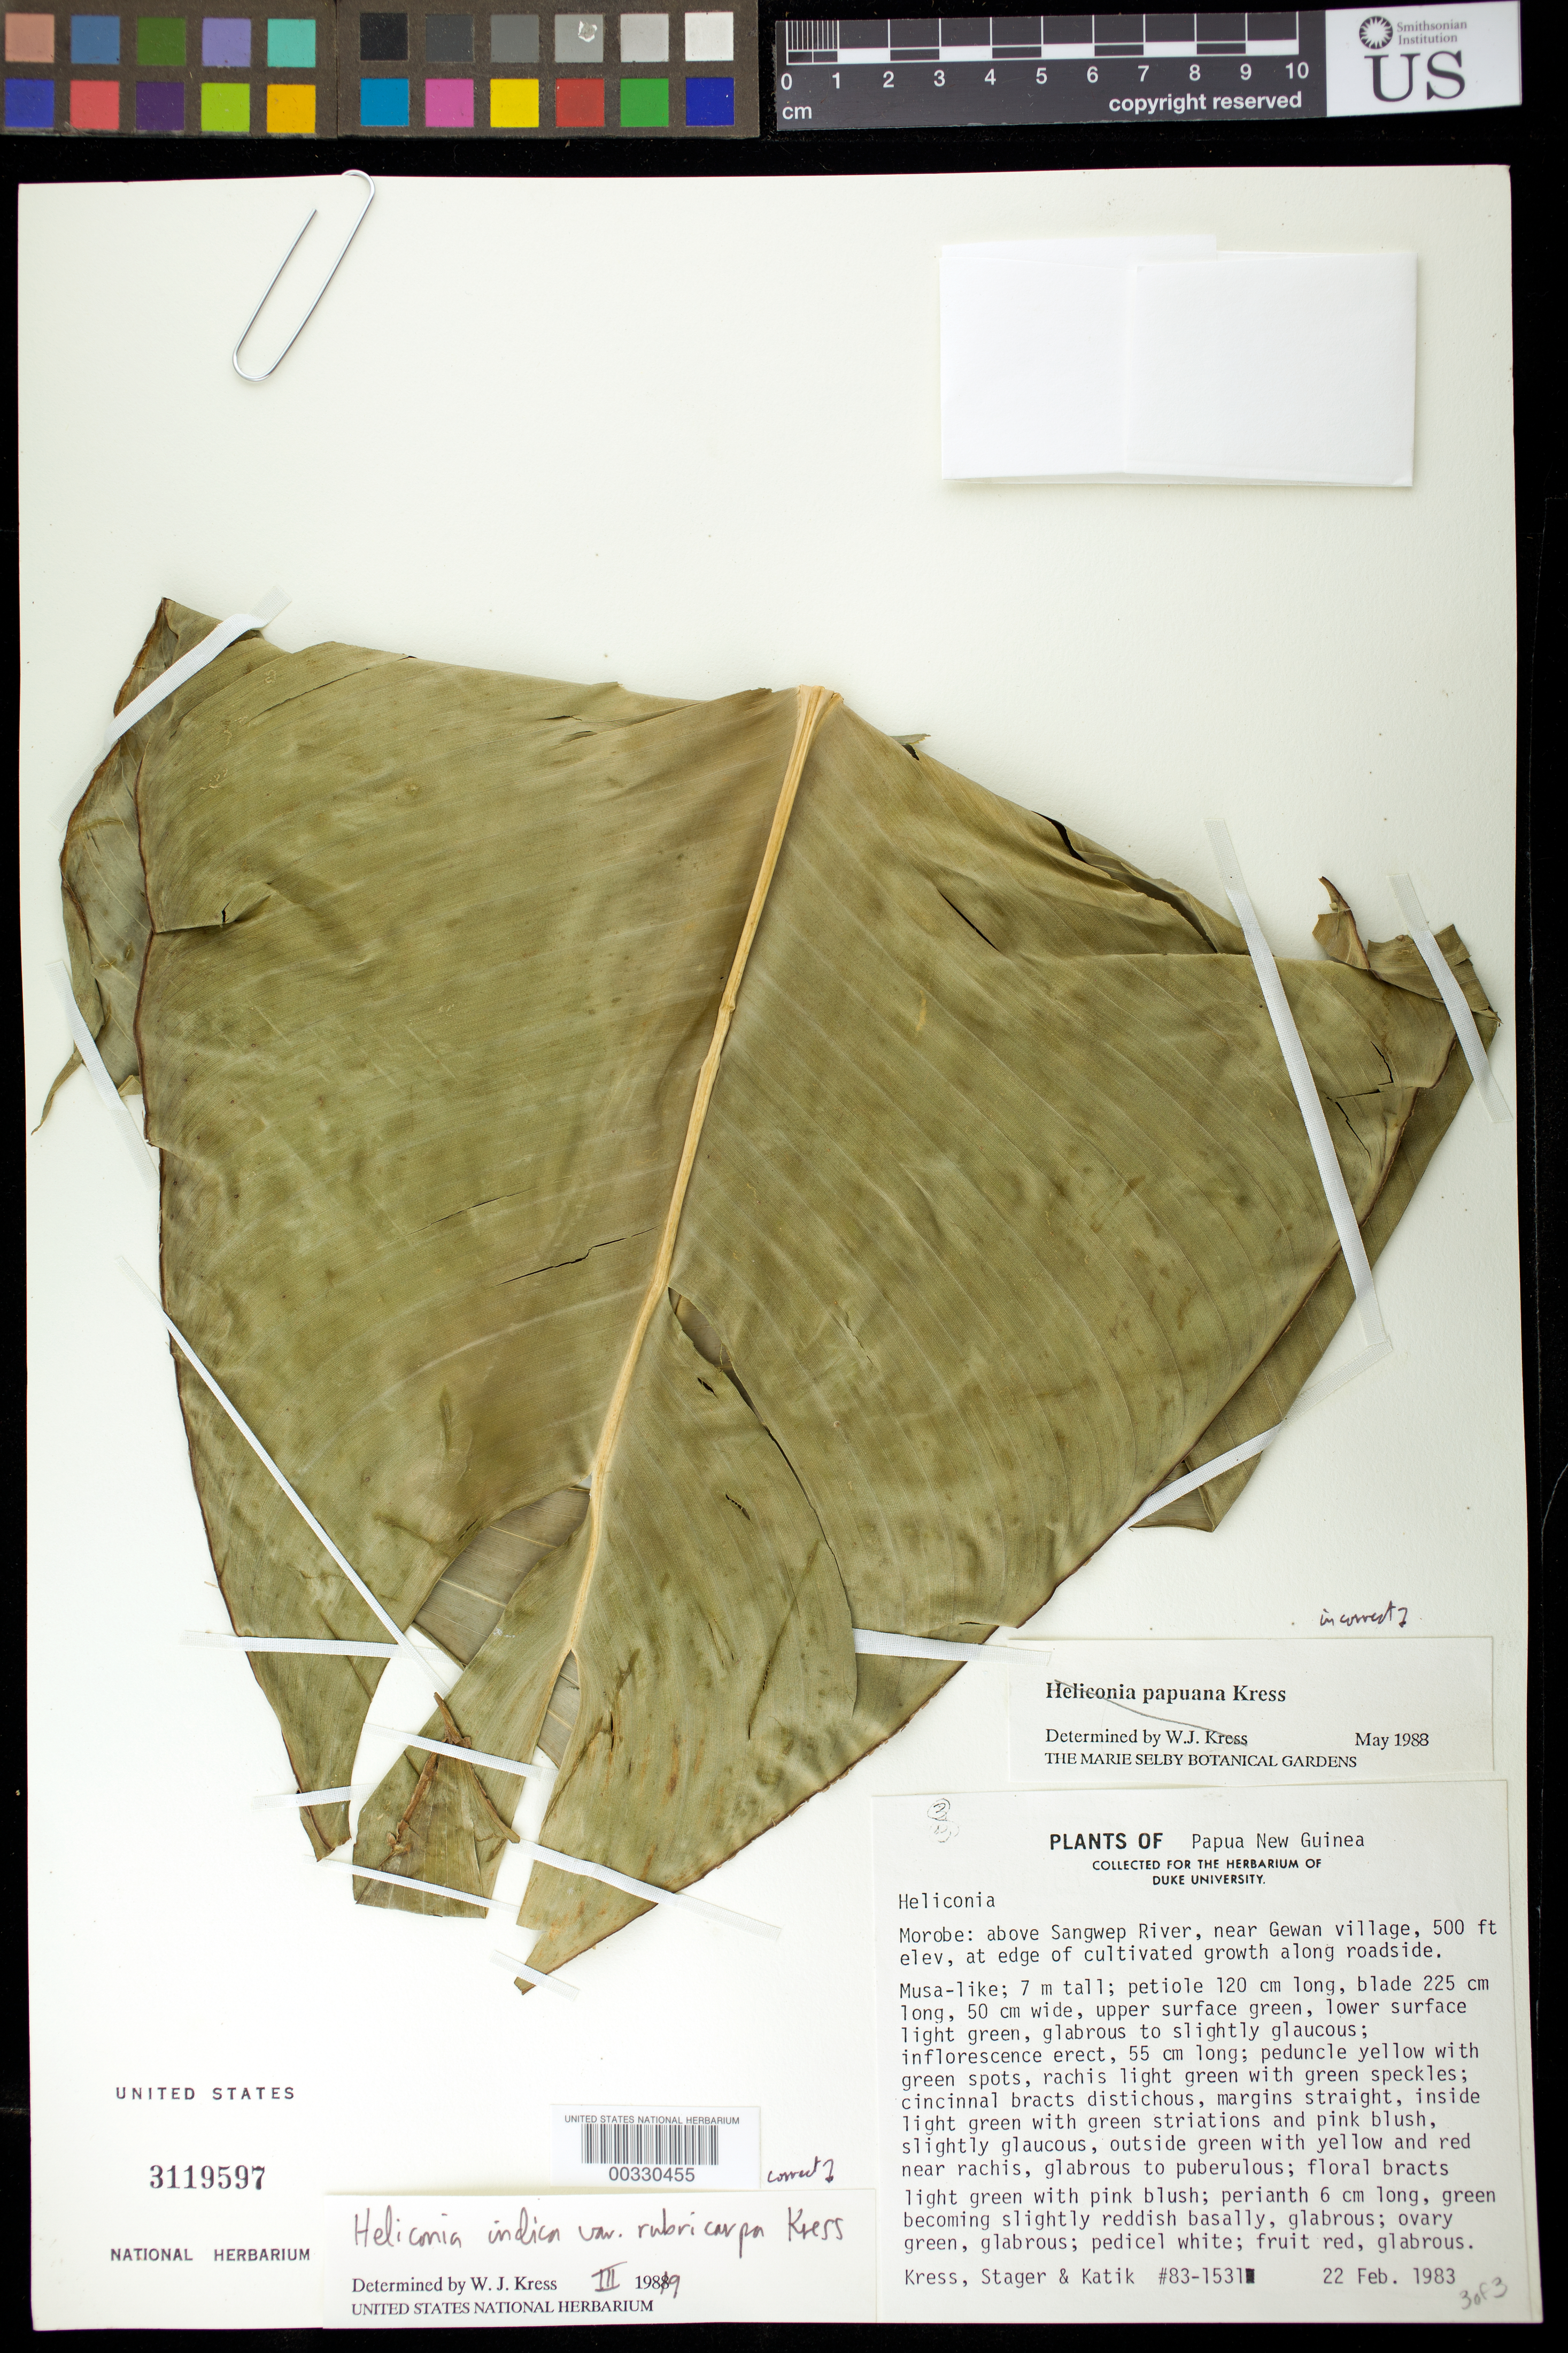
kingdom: Plantae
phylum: Tracheophyta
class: Liliopsida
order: Zingiberales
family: Heliconiaceae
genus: Heliconia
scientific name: Heliconia indica var. rubricarpa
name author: W.J. Kress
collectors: W. J. Kress, C. Stager & P. Katik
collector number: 83-1531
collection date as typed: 22 Feb 1983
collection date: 1983-02-22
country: Papua New Guinea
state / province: Morobe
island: New Guinea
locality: Morobe, above sangwep river, near gewan village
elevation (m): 152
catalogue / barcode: US 3119597